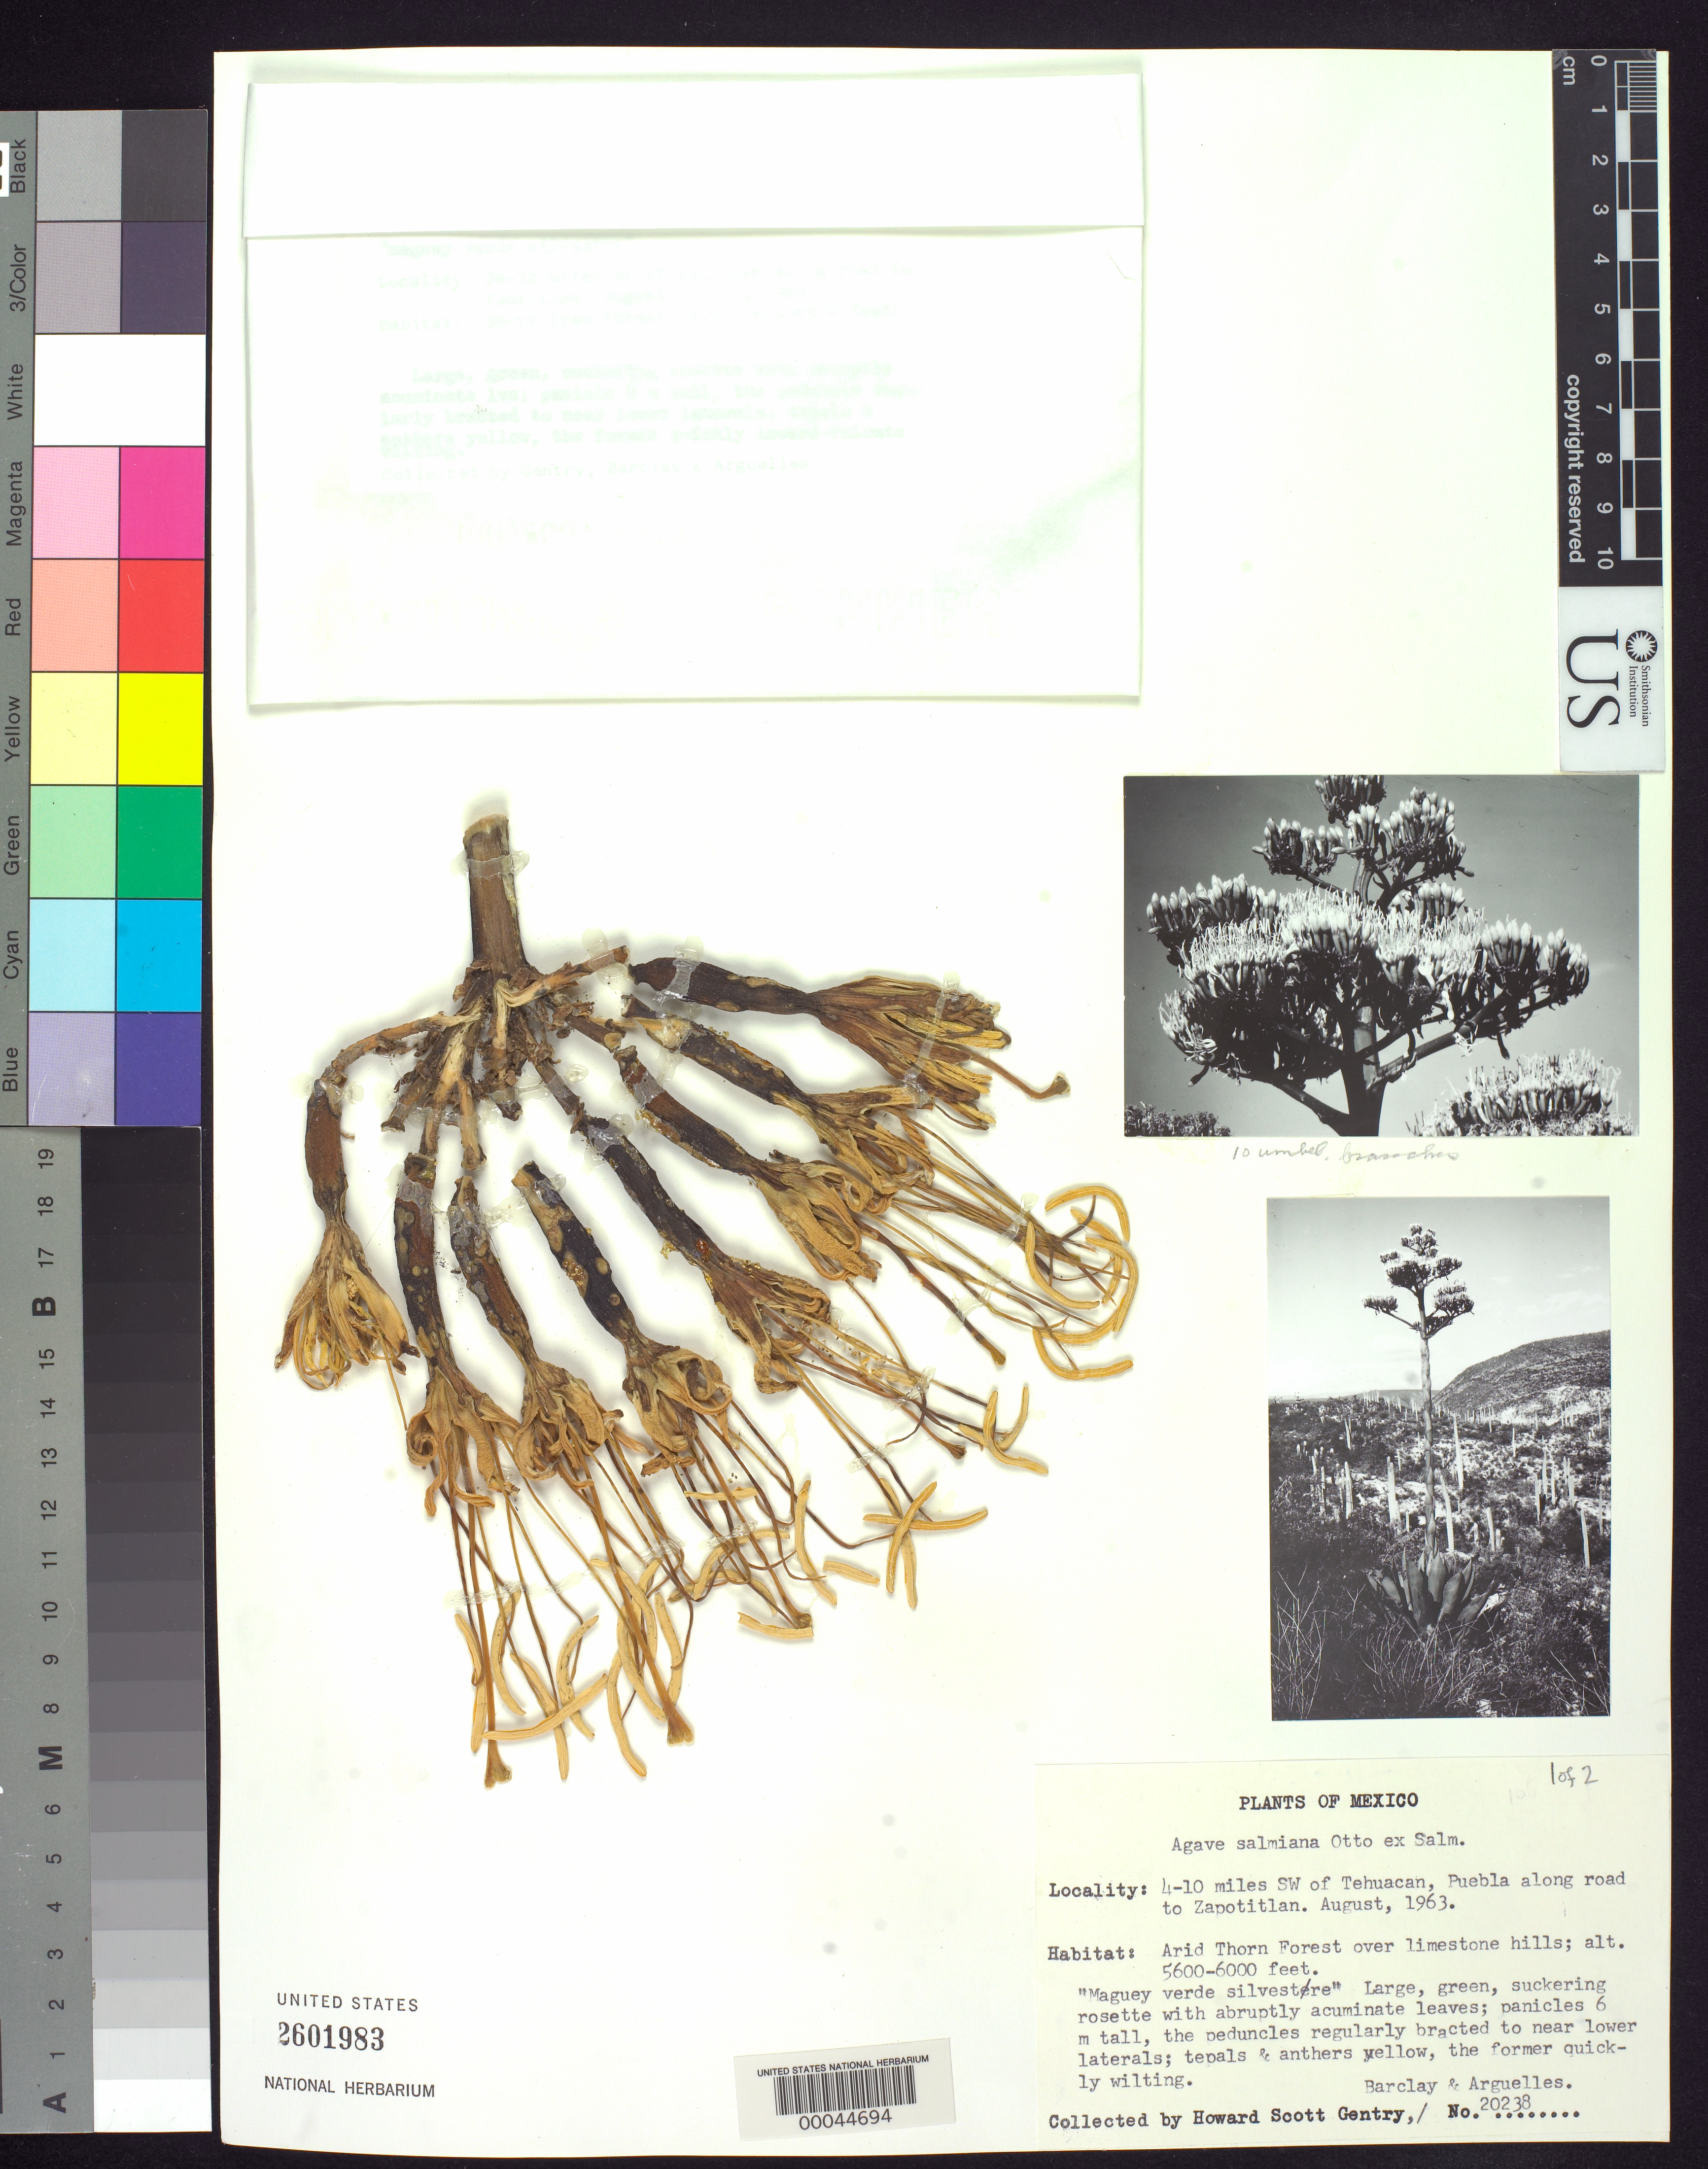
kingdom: Plantae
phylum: Tracheophyta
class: Liliopsida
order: Asparagales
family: Asparagaceae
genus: Agave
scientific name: Agave salmiana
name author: Otto ex Salm-Dyck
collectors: H. S. Gentry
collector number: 20238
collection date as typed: Aug 1963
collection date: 1963-08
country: Mexico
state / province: Puebla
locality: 4-10 mi SW of Tehuacan along road to Zapotitlan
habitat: Arid thorn forest over limestone hills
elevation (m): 1707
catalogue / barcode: US 2601983